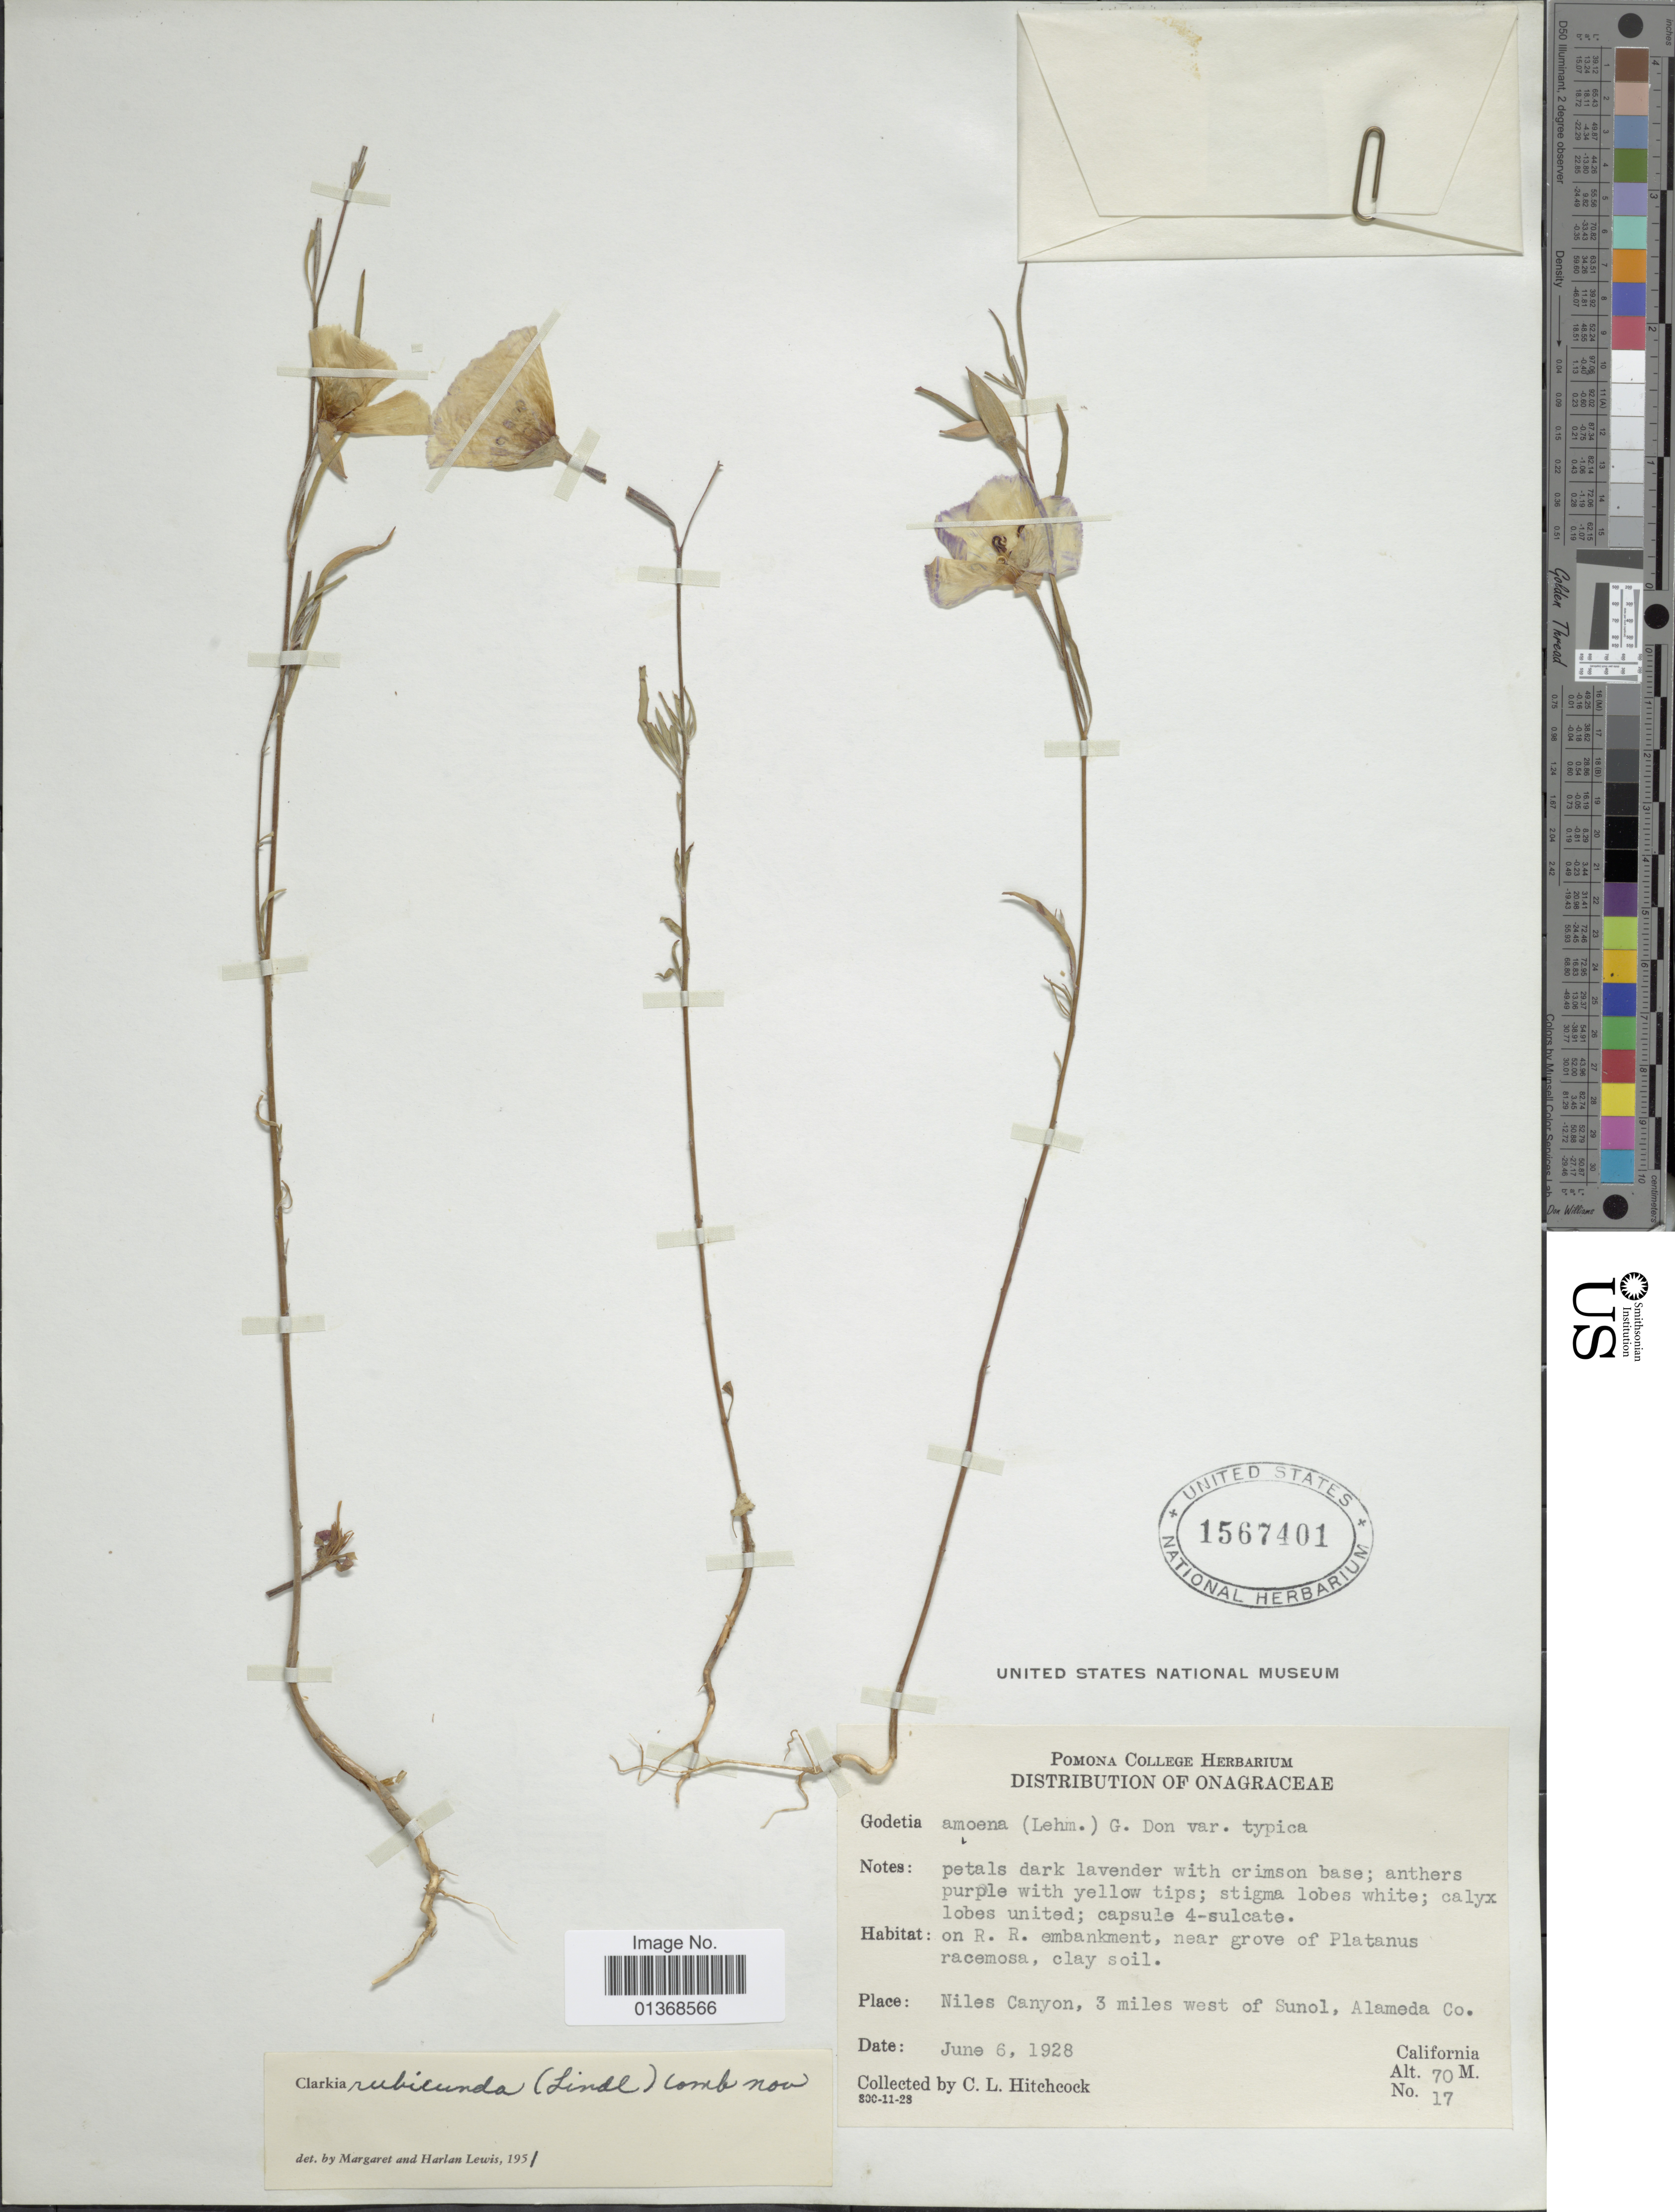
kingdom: Plantae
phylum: Tracheophyta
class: Magnoliopsida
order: Myrtales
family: Onagraceae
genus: Clarkia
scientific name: Clarkia rubicunda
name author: (Lindl.) F. H. Lewis & M.R. Lewis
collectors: C. L. Hitchcock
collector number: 17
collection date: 1928-06-06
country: United States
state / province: California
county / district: Alameda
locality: Niles Canyon, 3 miles west of Sunol, Alameda Co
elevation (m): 70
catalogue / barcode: US 1567401